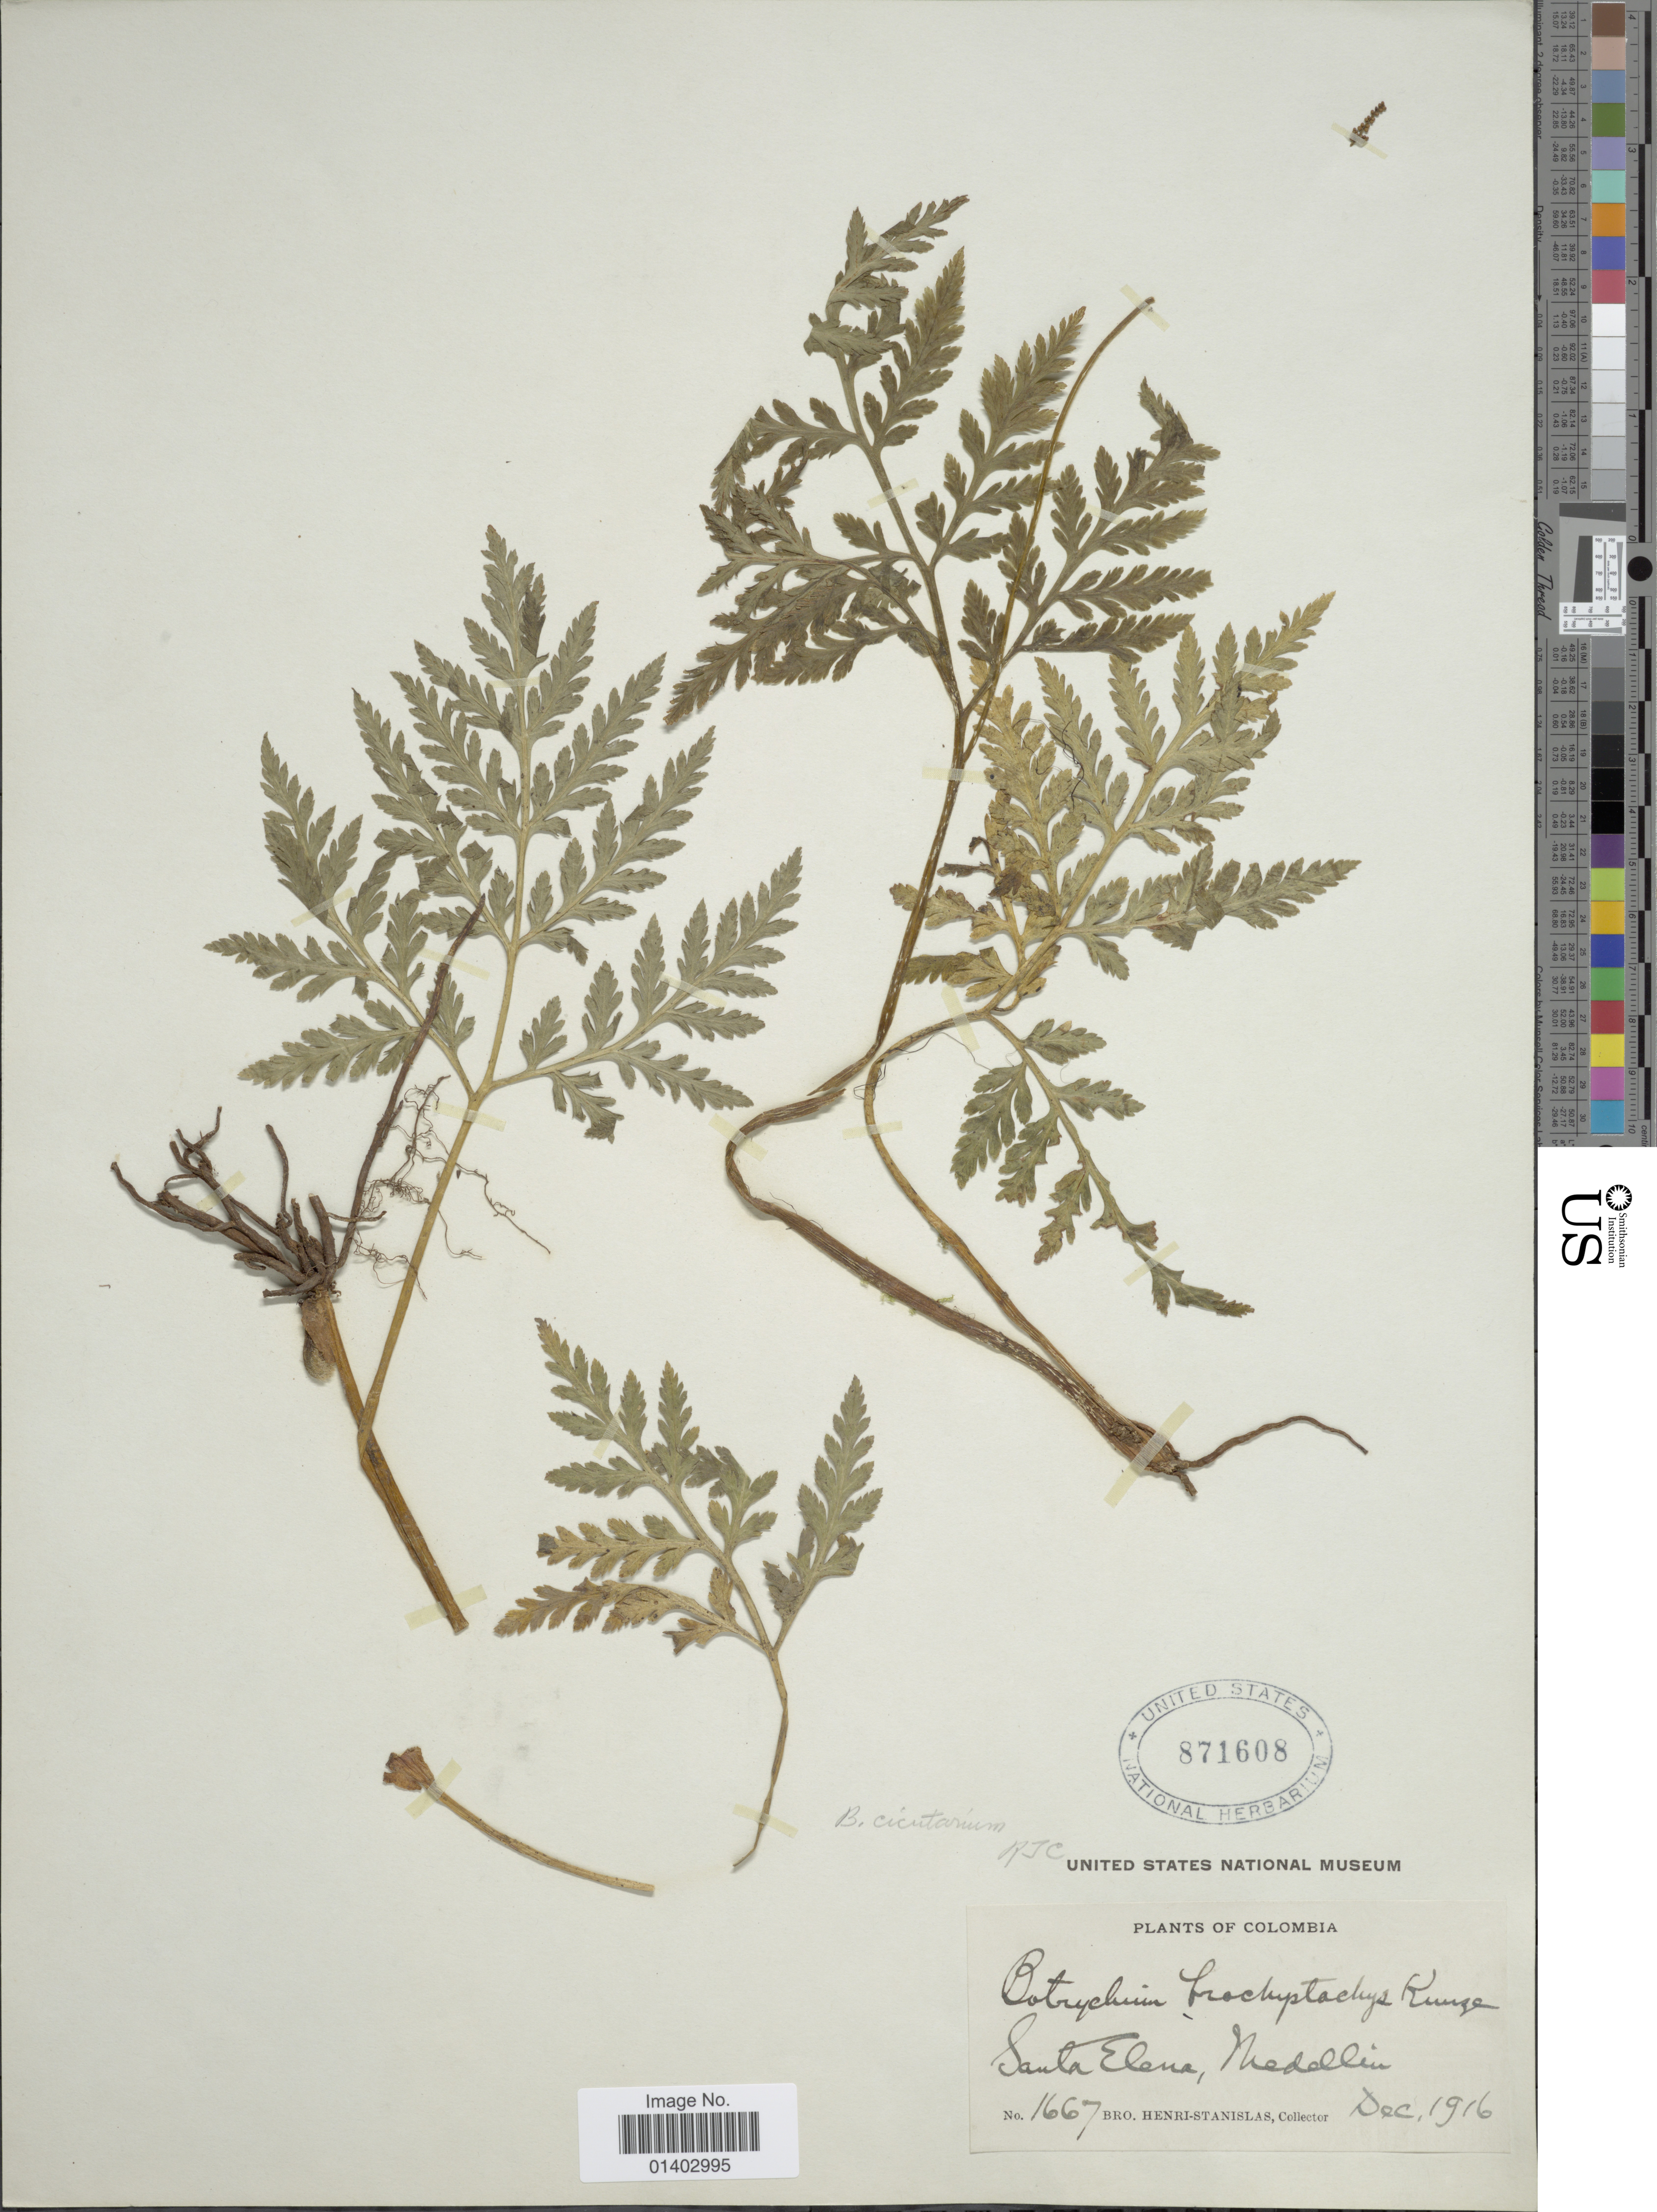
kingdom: Plantae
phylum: Tracheophyta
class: Polypodiopsida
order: Ophioglossales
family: Ophioglossaceae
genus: Botrychium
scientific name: Botrychium virginianum var. mexicanum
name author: Hook. & Grev.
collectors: Henri-Stanislas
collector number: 1667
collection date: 1916-12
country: Colombia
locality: Santa Elena, Medellin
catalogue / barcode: US 871608